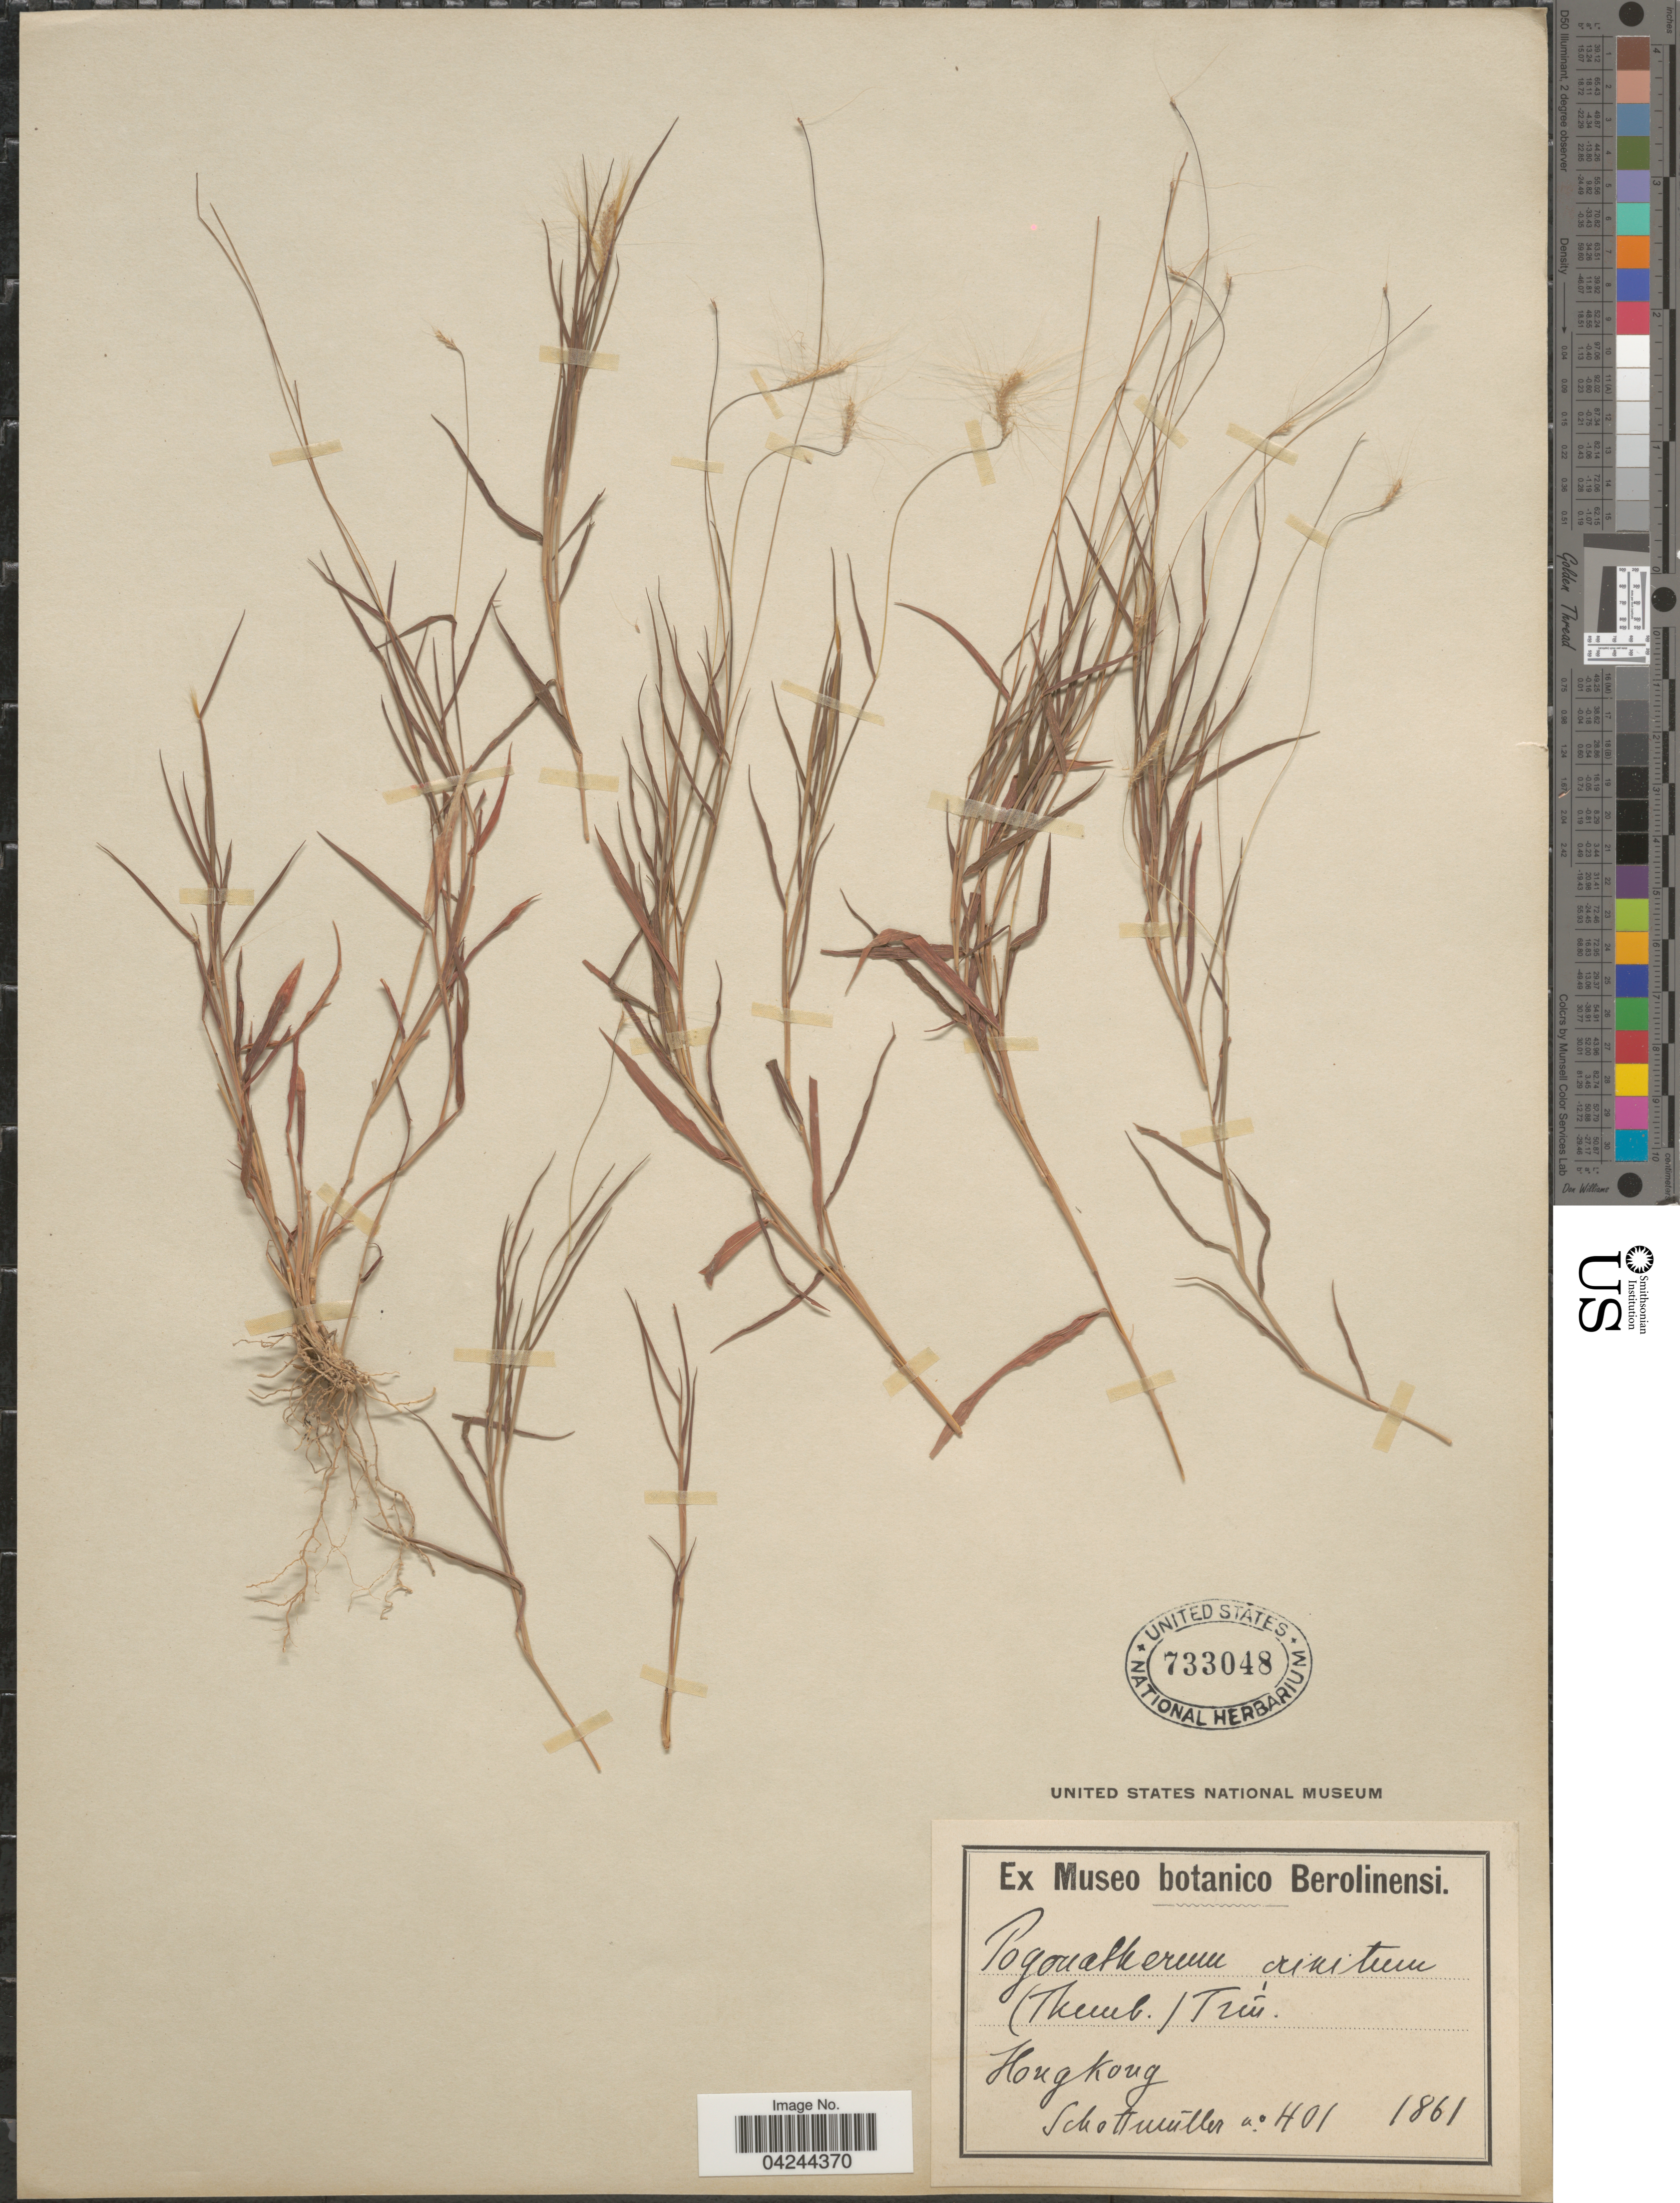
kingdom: Plantae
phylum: Tracheophyta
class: Liliopsida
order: Poales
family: Poaceae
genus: Pogonatherum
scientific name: Pogonatherum crinitum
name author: (Thunb.) Kunth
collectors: Schottmuller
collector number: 401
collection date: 1861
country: China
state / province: Hong Kong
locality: Hongkong.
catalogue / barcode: US 733048